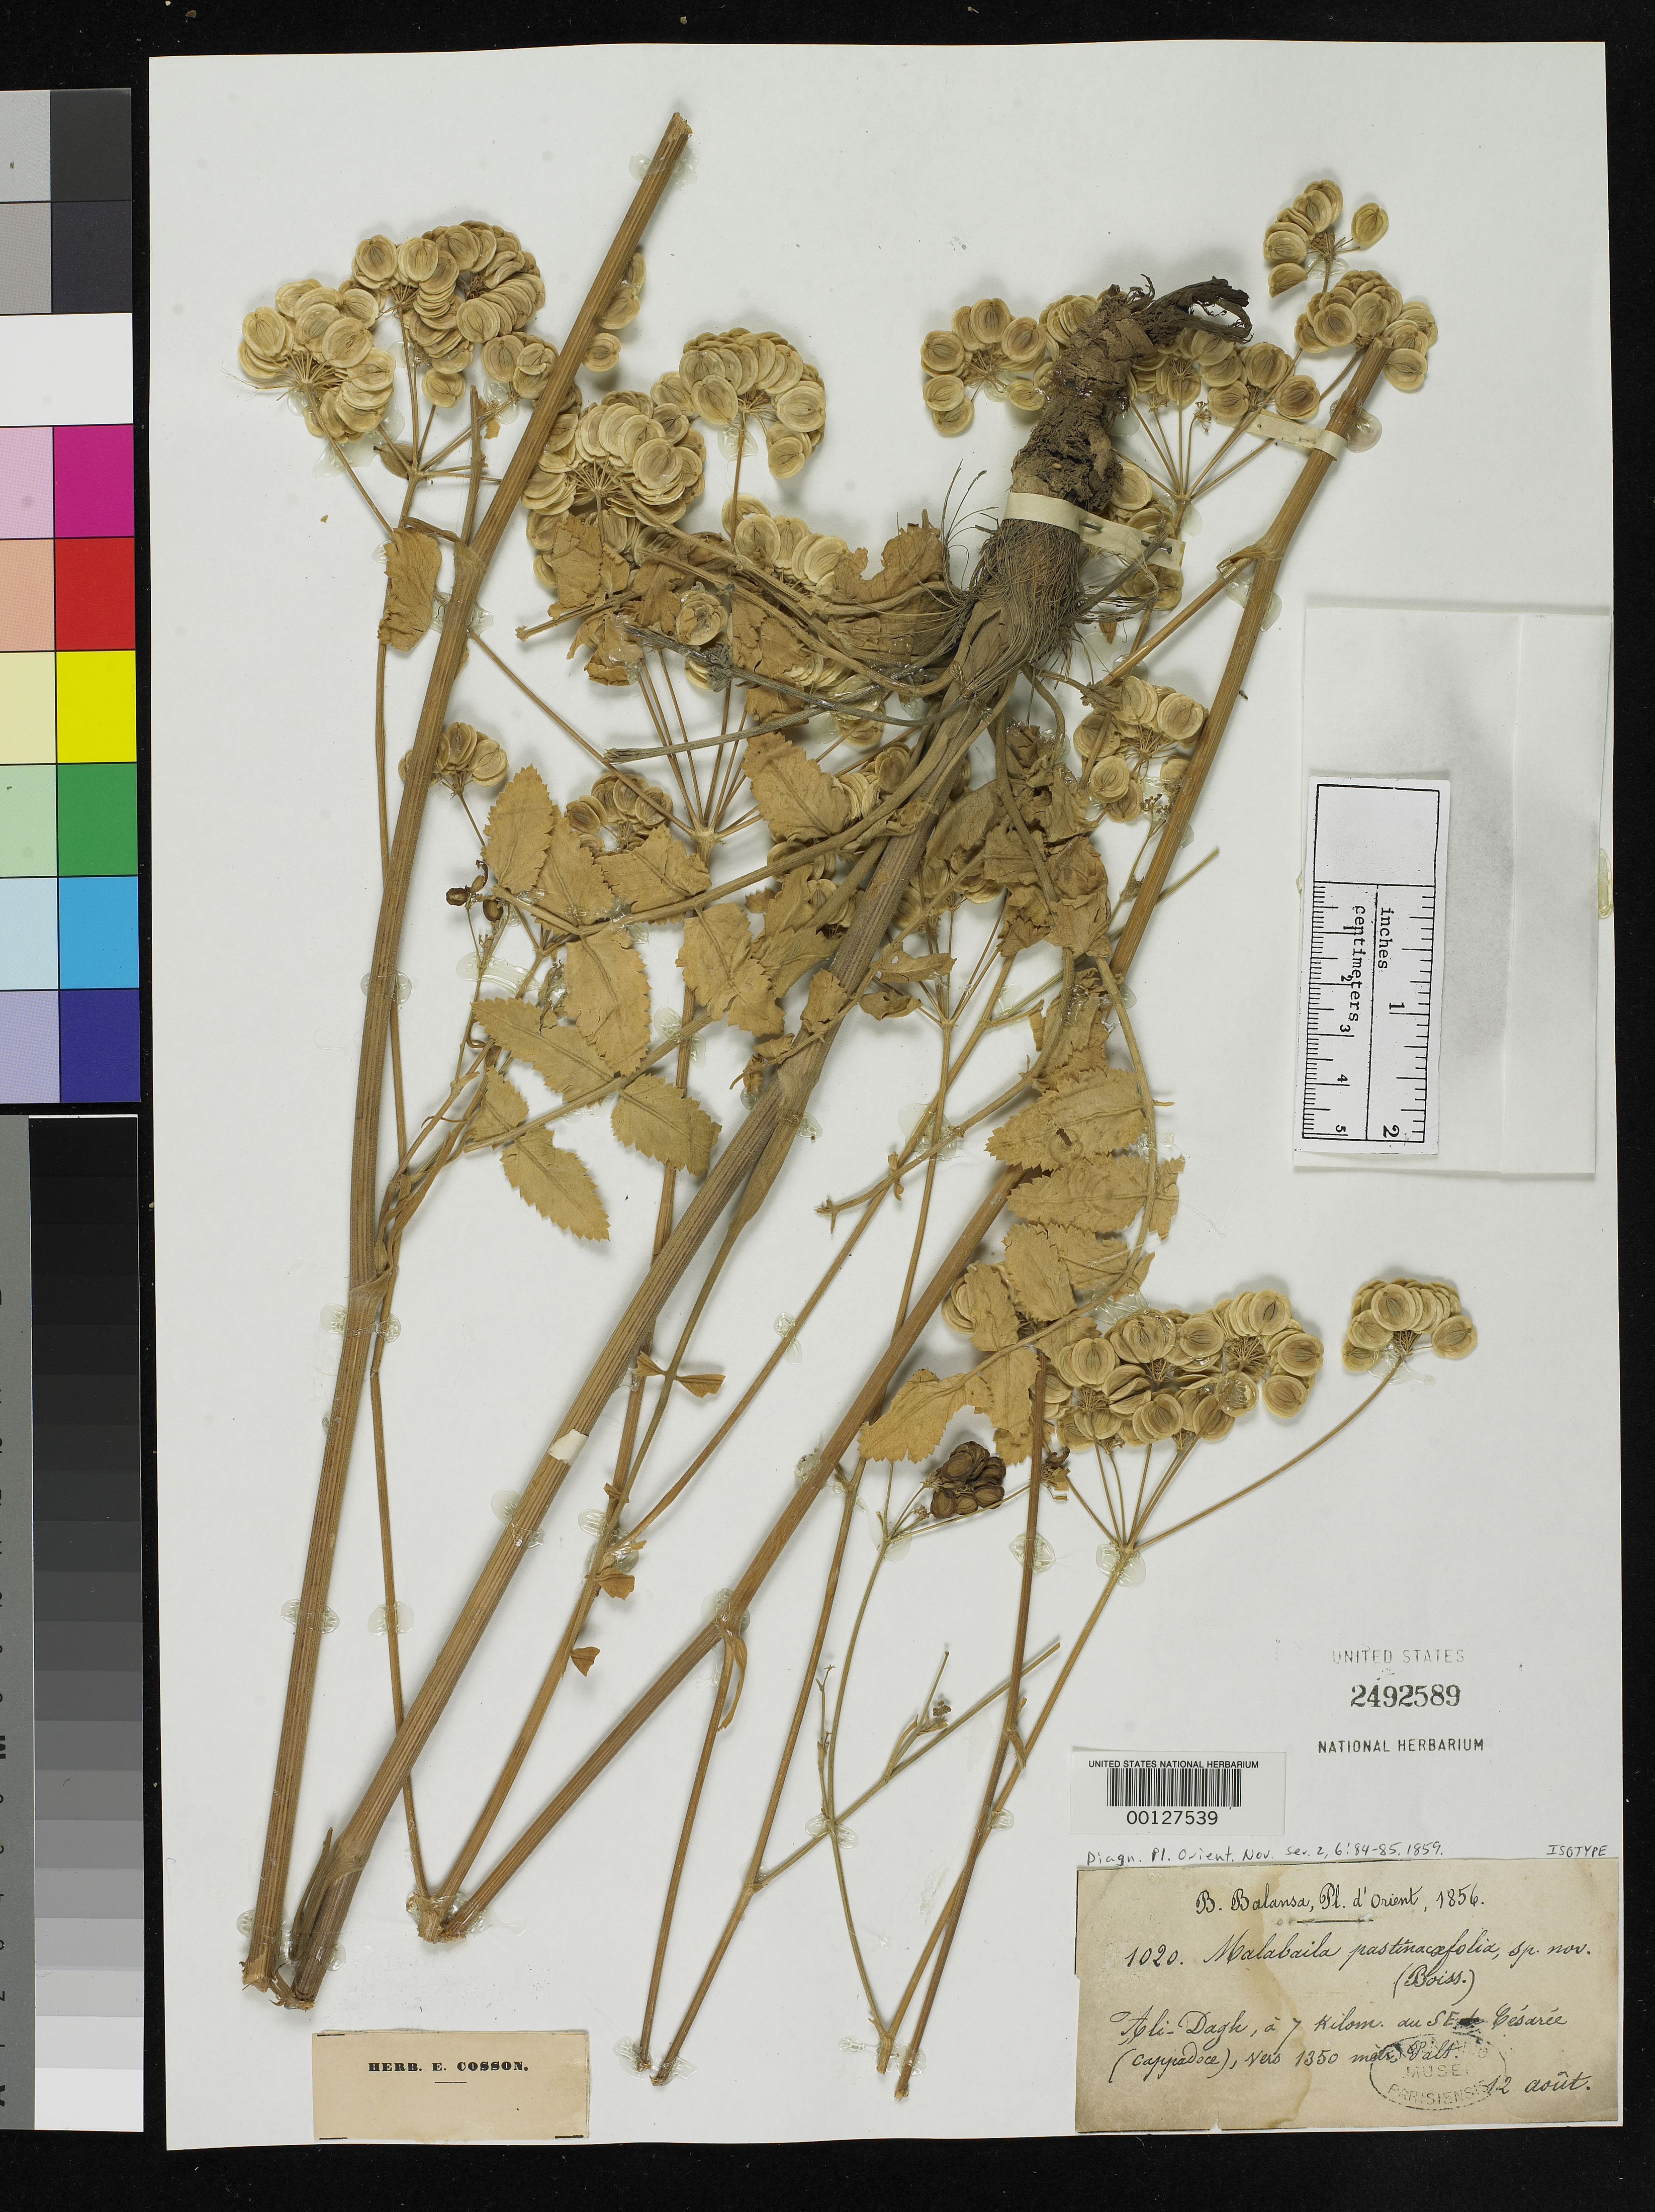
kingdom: Plantae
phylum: Tracheophyta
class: Magnoliopsida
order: Apiales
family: Apiaceae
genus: Malabaila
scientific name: Malabaila pastinacaefolia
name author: Boiss. & Balansa in Boiss.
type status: Isotype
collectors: B. Balansa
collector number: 1020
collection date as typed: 12 Aug 1856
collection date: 1856-08-12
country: Turkey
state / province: Kayseri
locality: Kayseri, Cappadocia.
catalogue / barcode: US 2492589